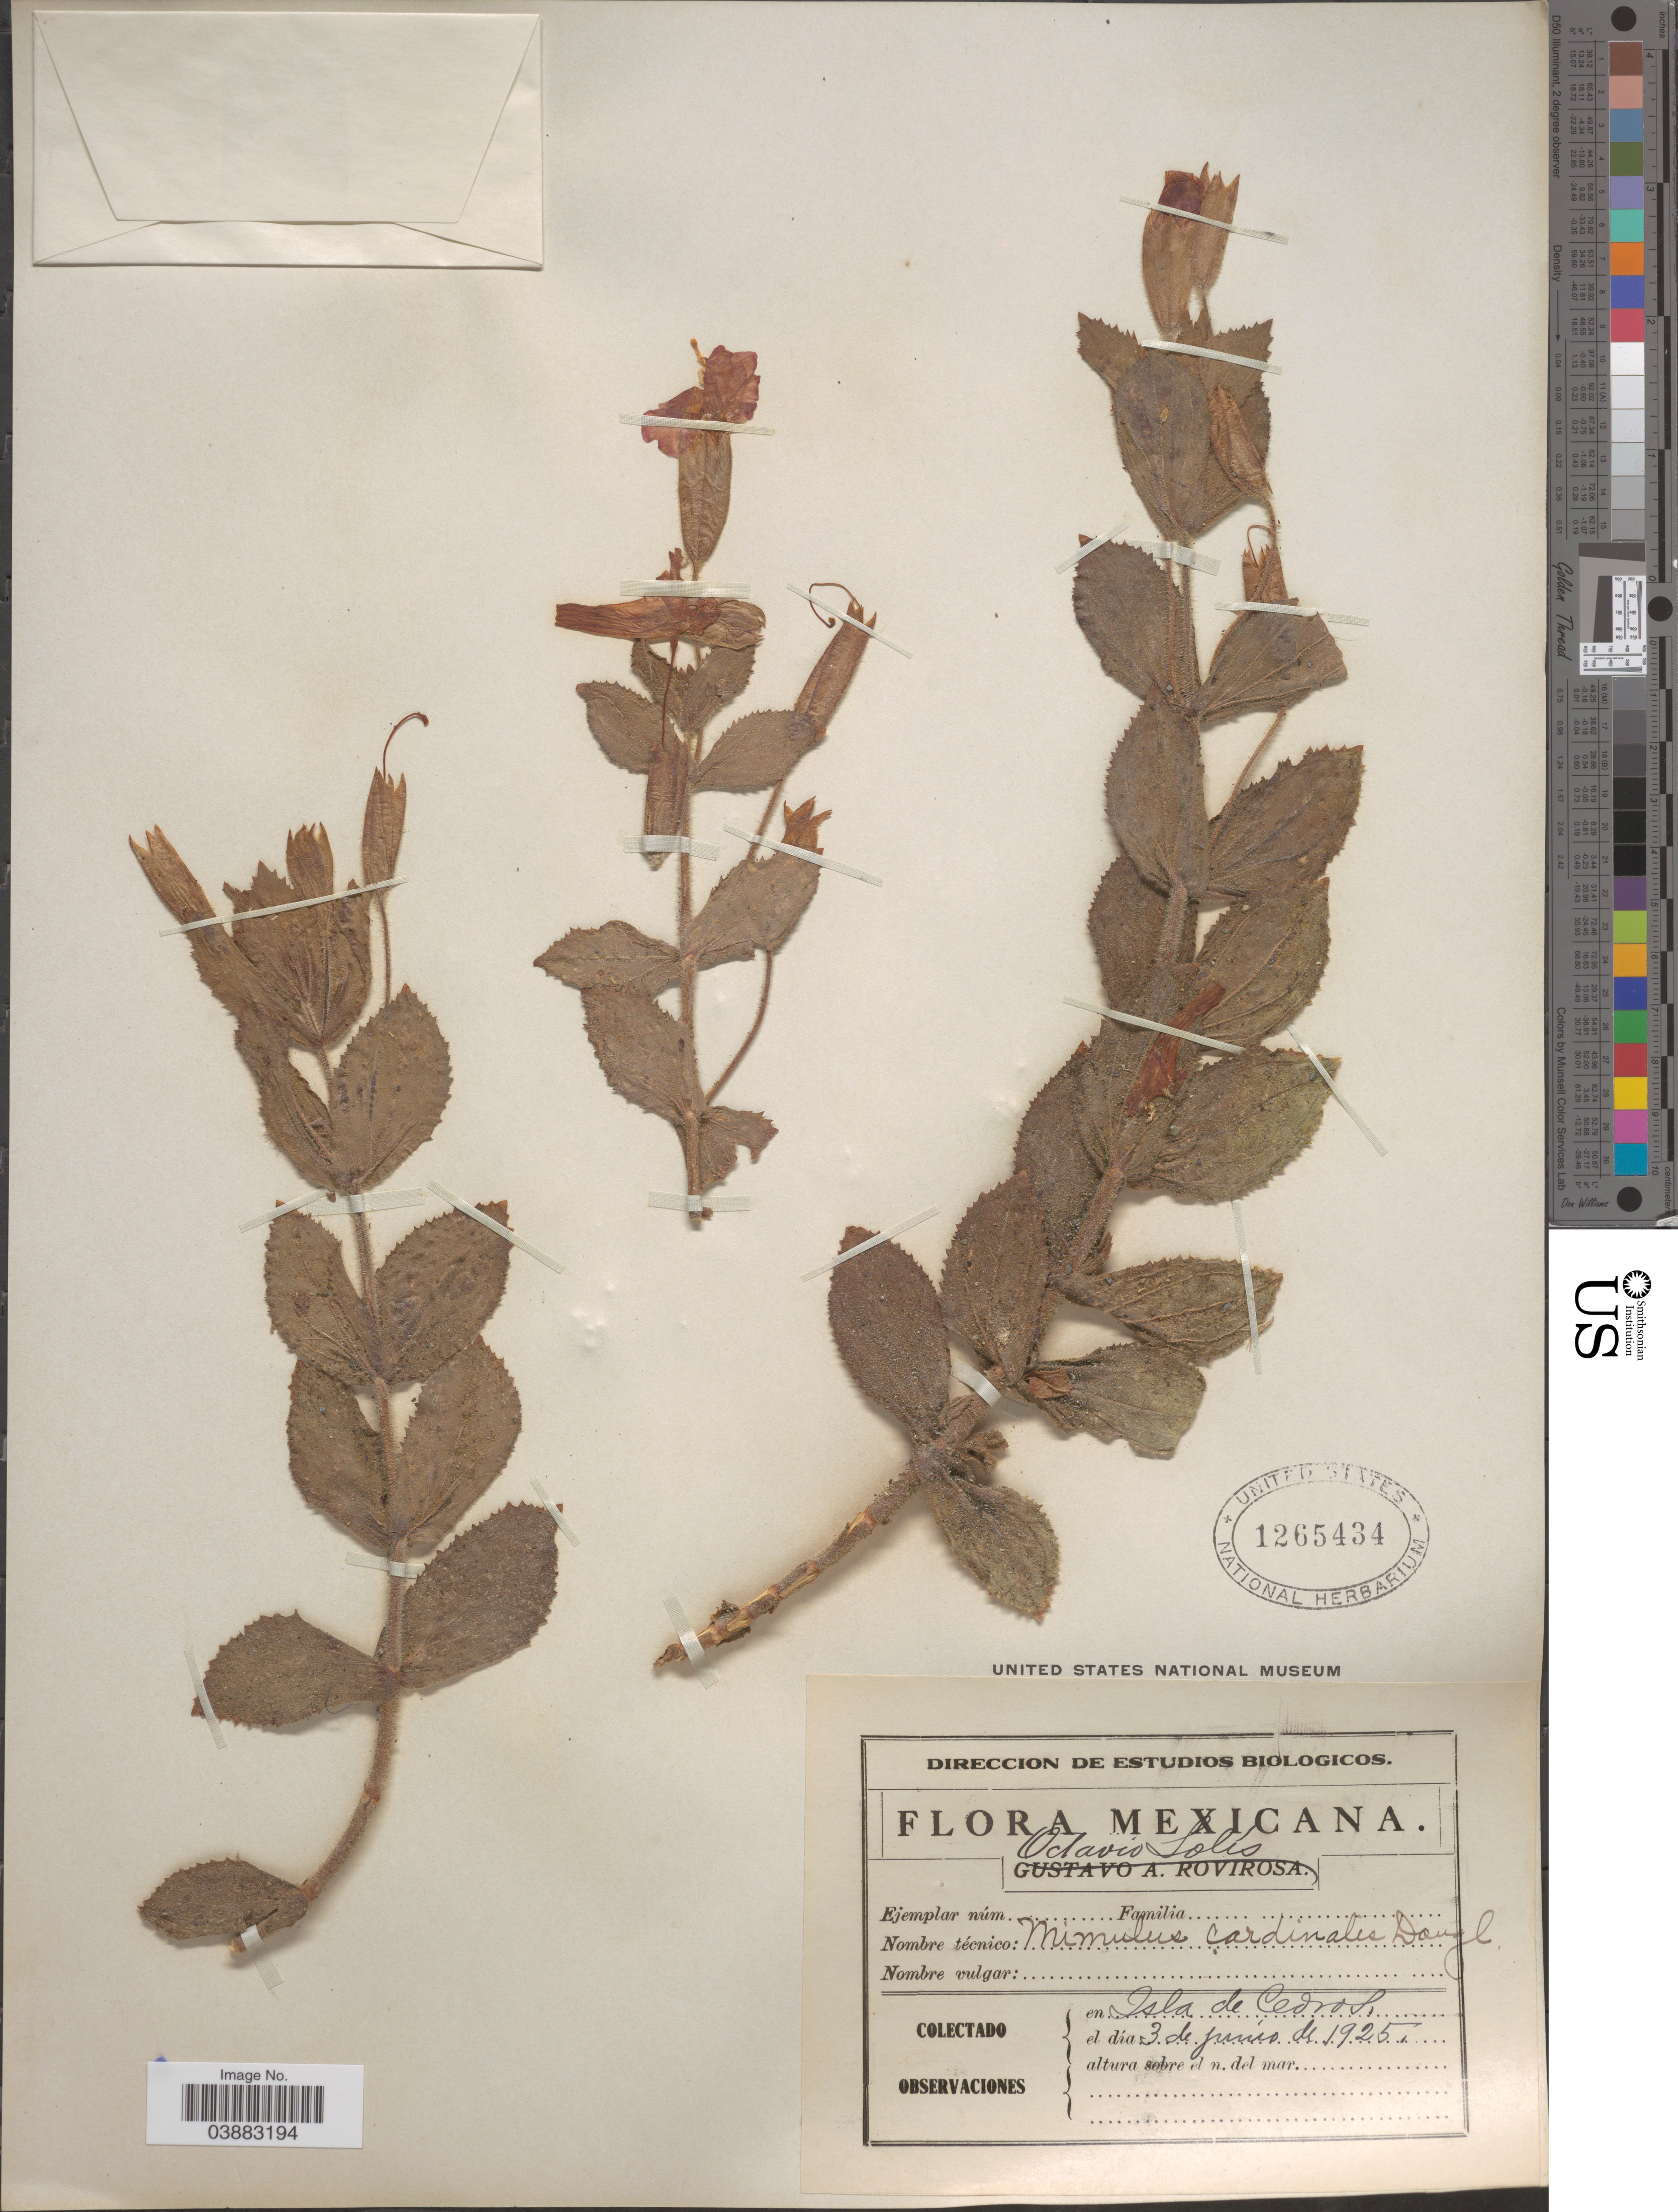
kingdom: Plantae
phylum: Tracheophyta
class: Magnoliopsida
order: Lamiales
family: Phrymaceae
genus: Mimulus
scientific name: Mimulus cardinalis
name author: Douglas ex Benth.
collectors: O. Solis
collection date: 1925-06-03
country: Mexico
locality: Isla de Cedros.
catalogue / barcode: US 1265434